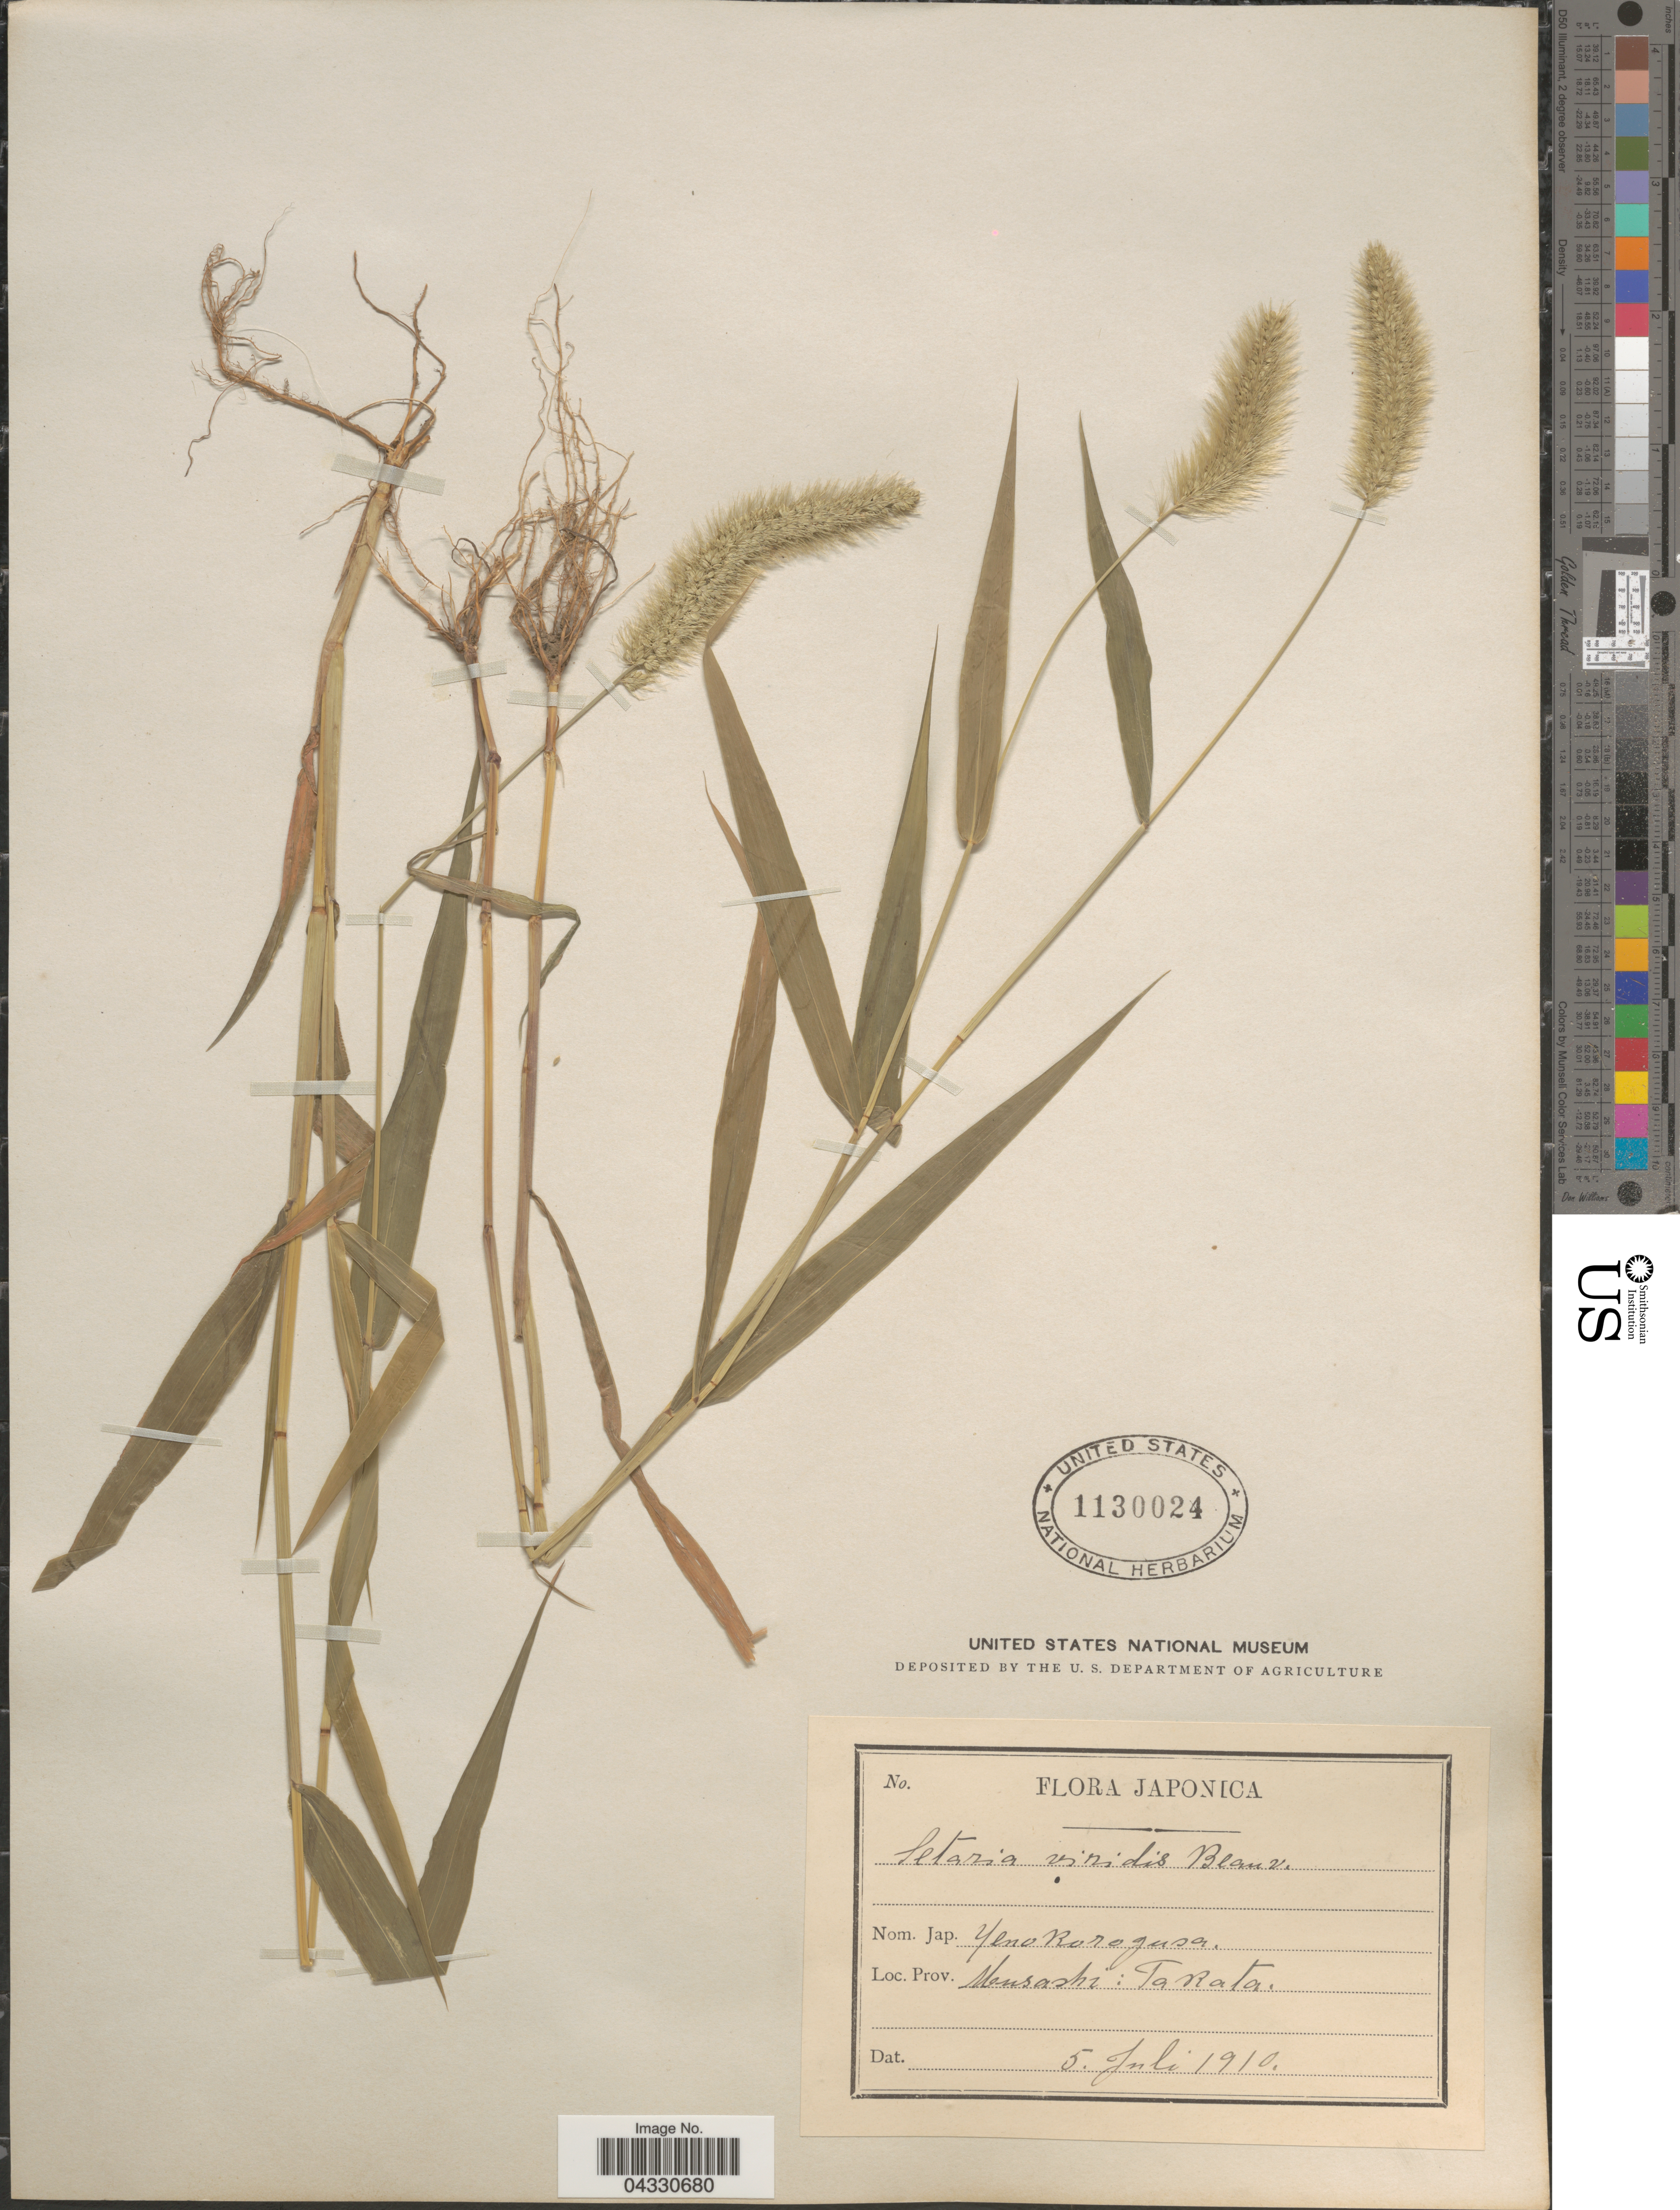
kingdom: Plantae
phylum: Tracheophyta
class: Liliopsida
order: Poales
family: Poaceae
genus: Setaria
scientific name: Setaria viridis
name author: (L.) P. Beauv.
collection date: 1910-07-05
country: Japan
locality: Prov. Musashi: Takata.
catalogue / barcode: US 1130024